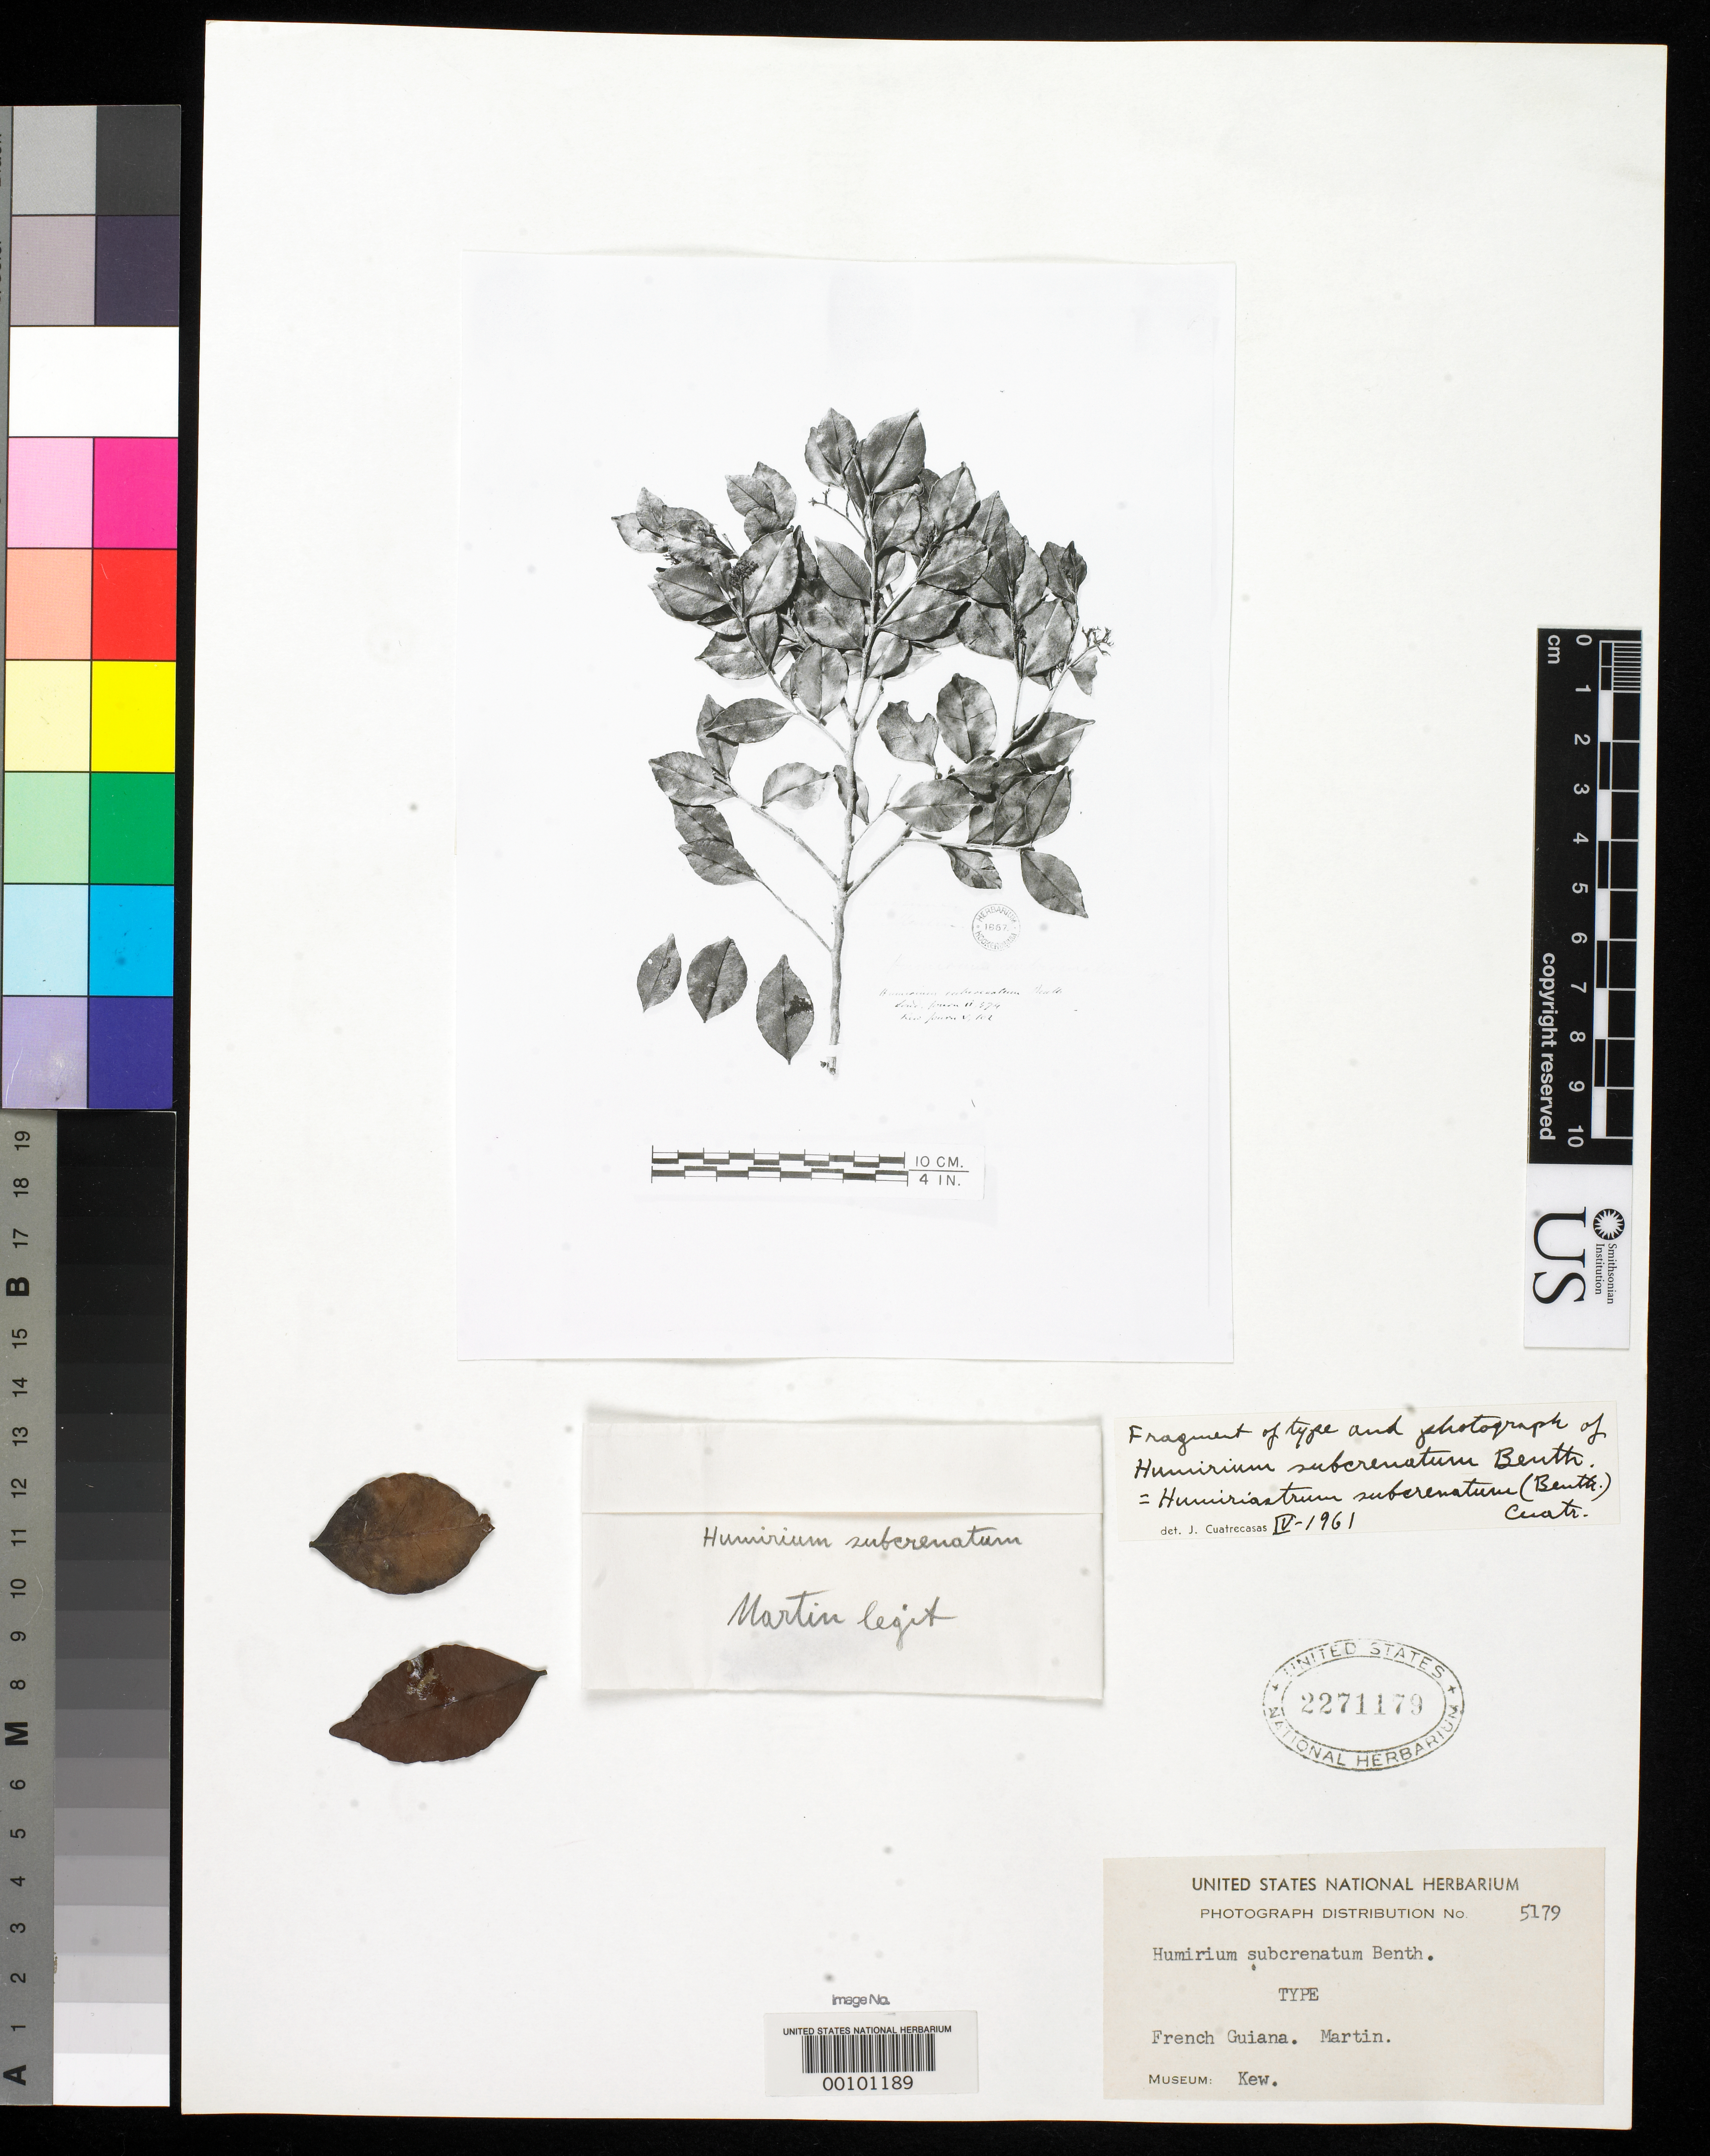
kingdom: Plantae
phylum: Tracheophyta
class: Magnoliopsida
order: Malpighiales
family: Humiriaceae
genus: Humiria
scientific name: Humiria subcrenata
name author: Benth.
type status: Isotype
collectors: Martin, --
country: French Guiana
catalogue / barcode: US 2271179